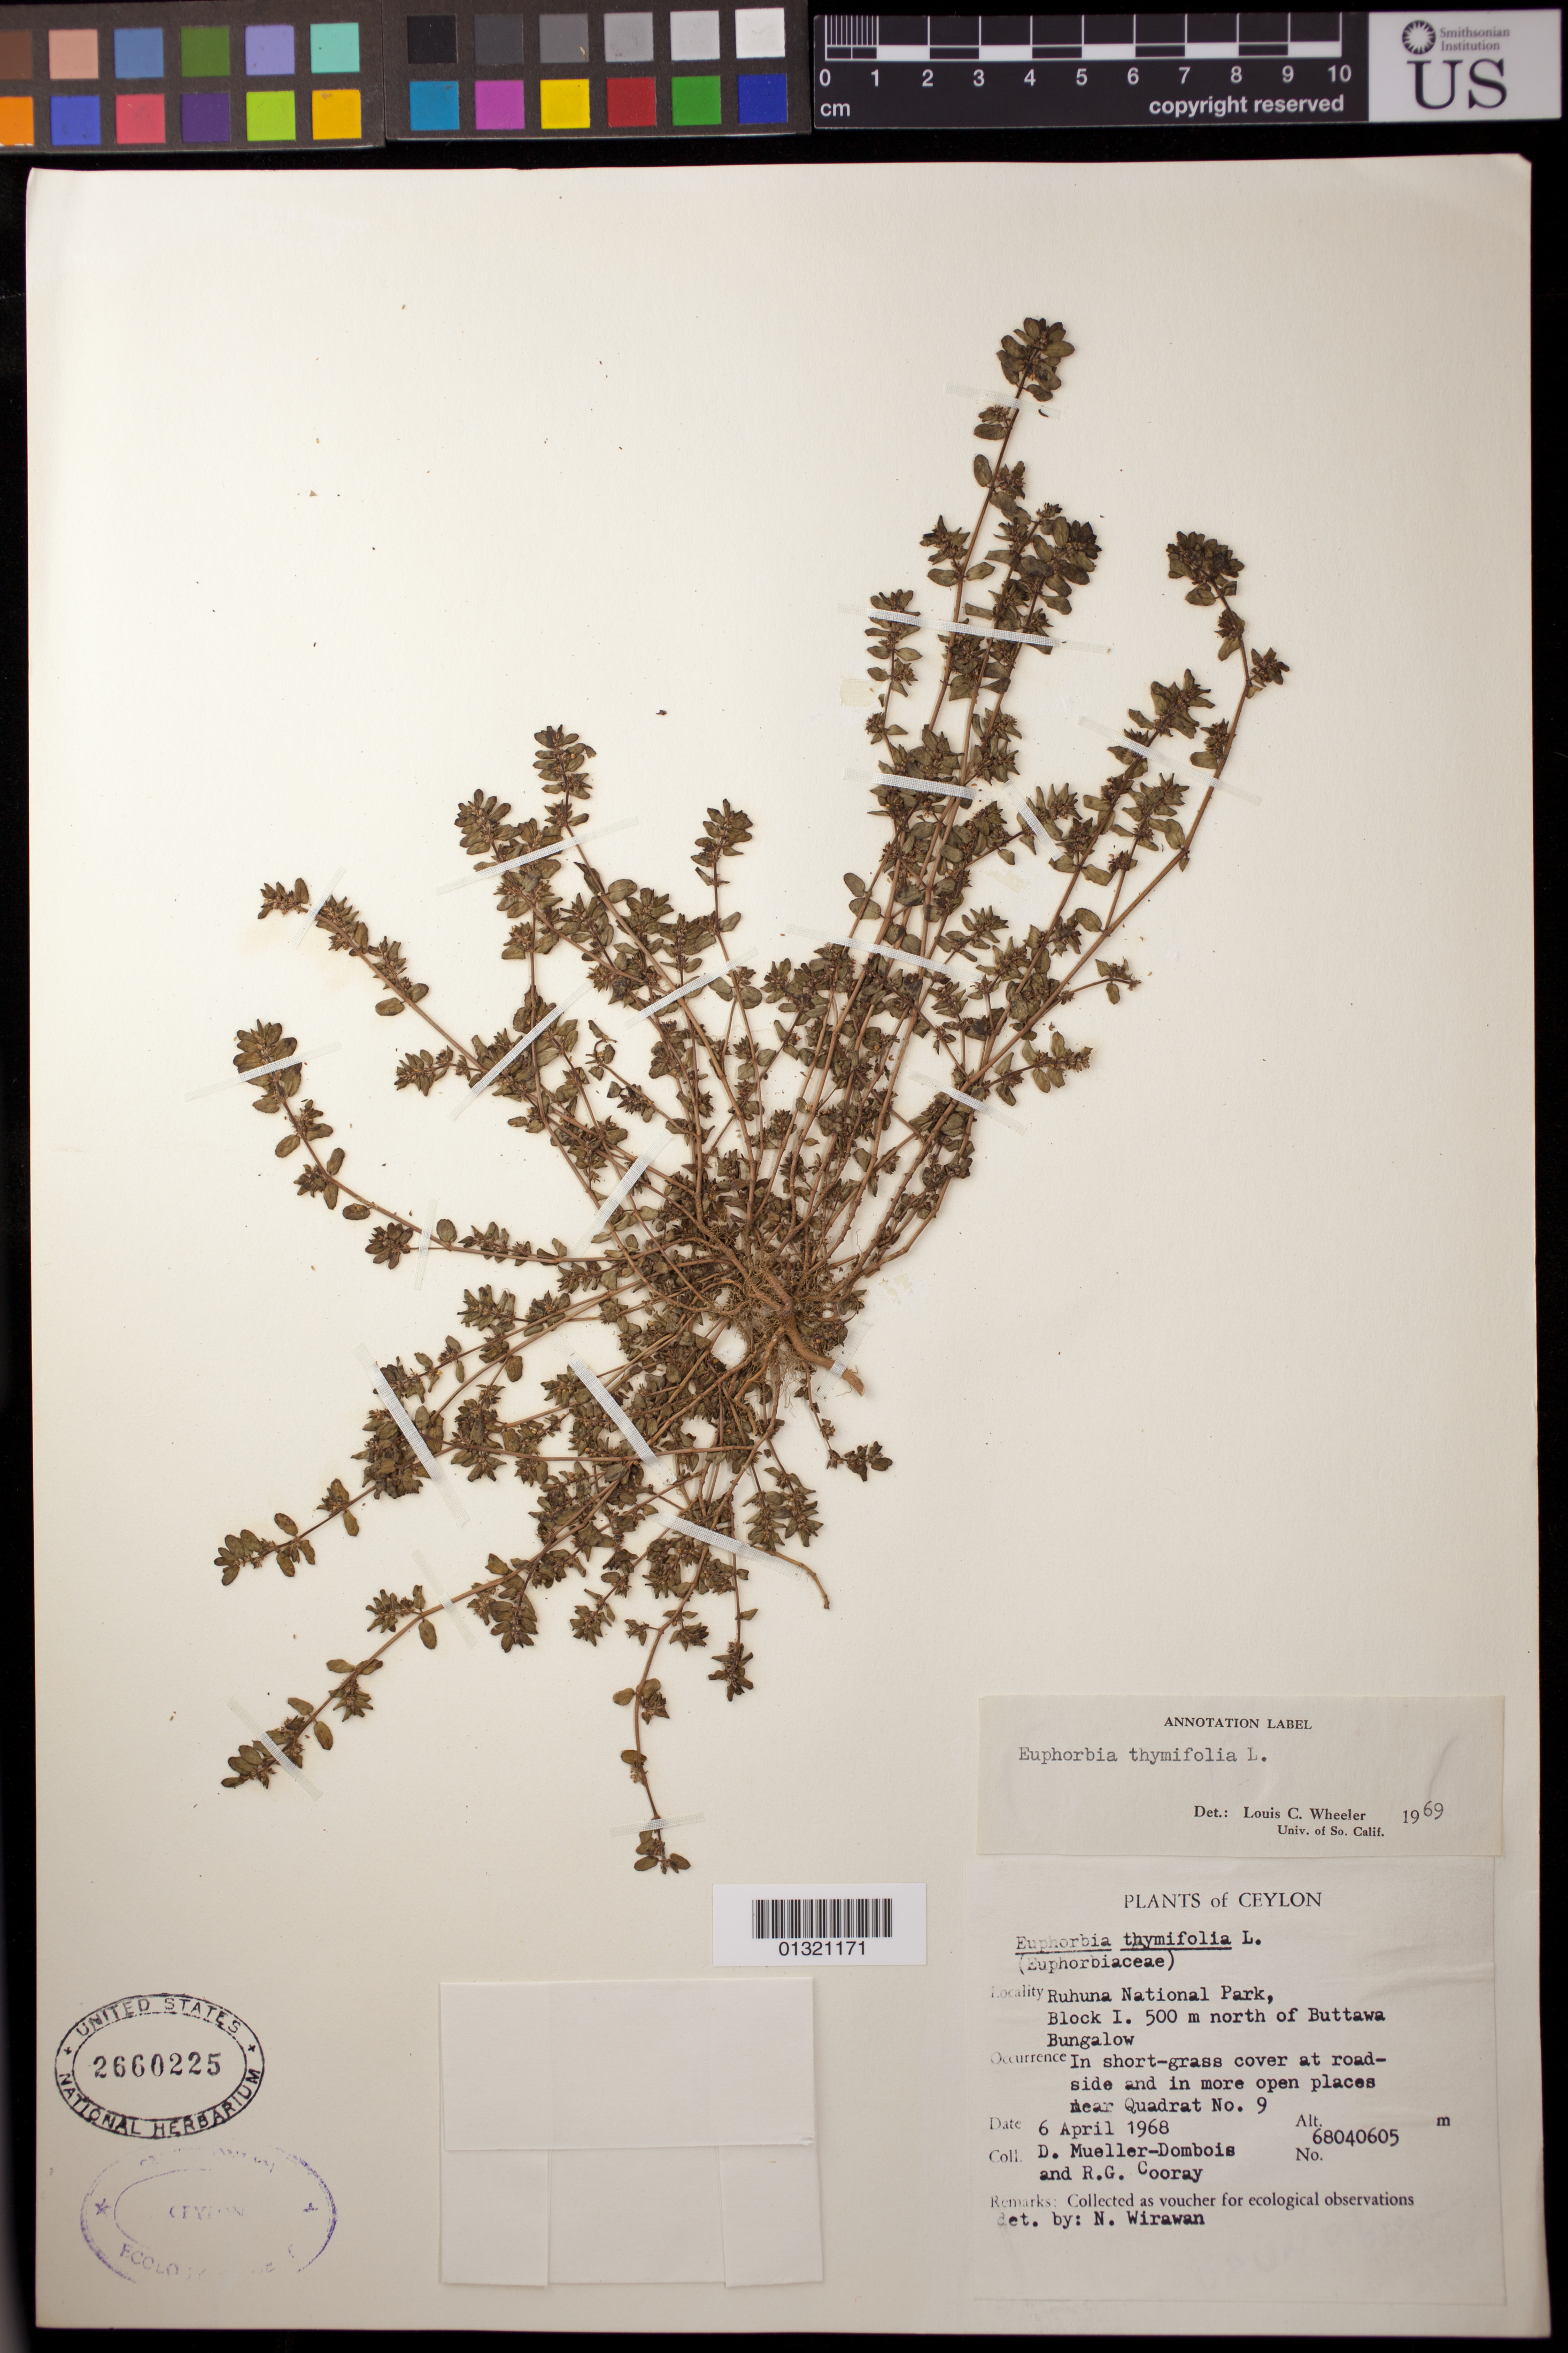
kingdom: Plantae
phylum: Tracheophyta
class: Magnoliopsida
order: Malpighiales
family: Euphorbiaceae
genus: Euphorbia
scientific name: Euphorbia thymifolia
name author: L.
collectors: D. Mueller-Dombois & R. Cooray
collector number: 68040605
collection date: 1968-04-06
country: Sri Lanka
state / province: Southern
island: Ceylon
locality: Ruhuna National Park,, Block I. 500 m north of Buttawa Bungalow, near Quadrat No. 9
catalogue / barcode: US 2660225